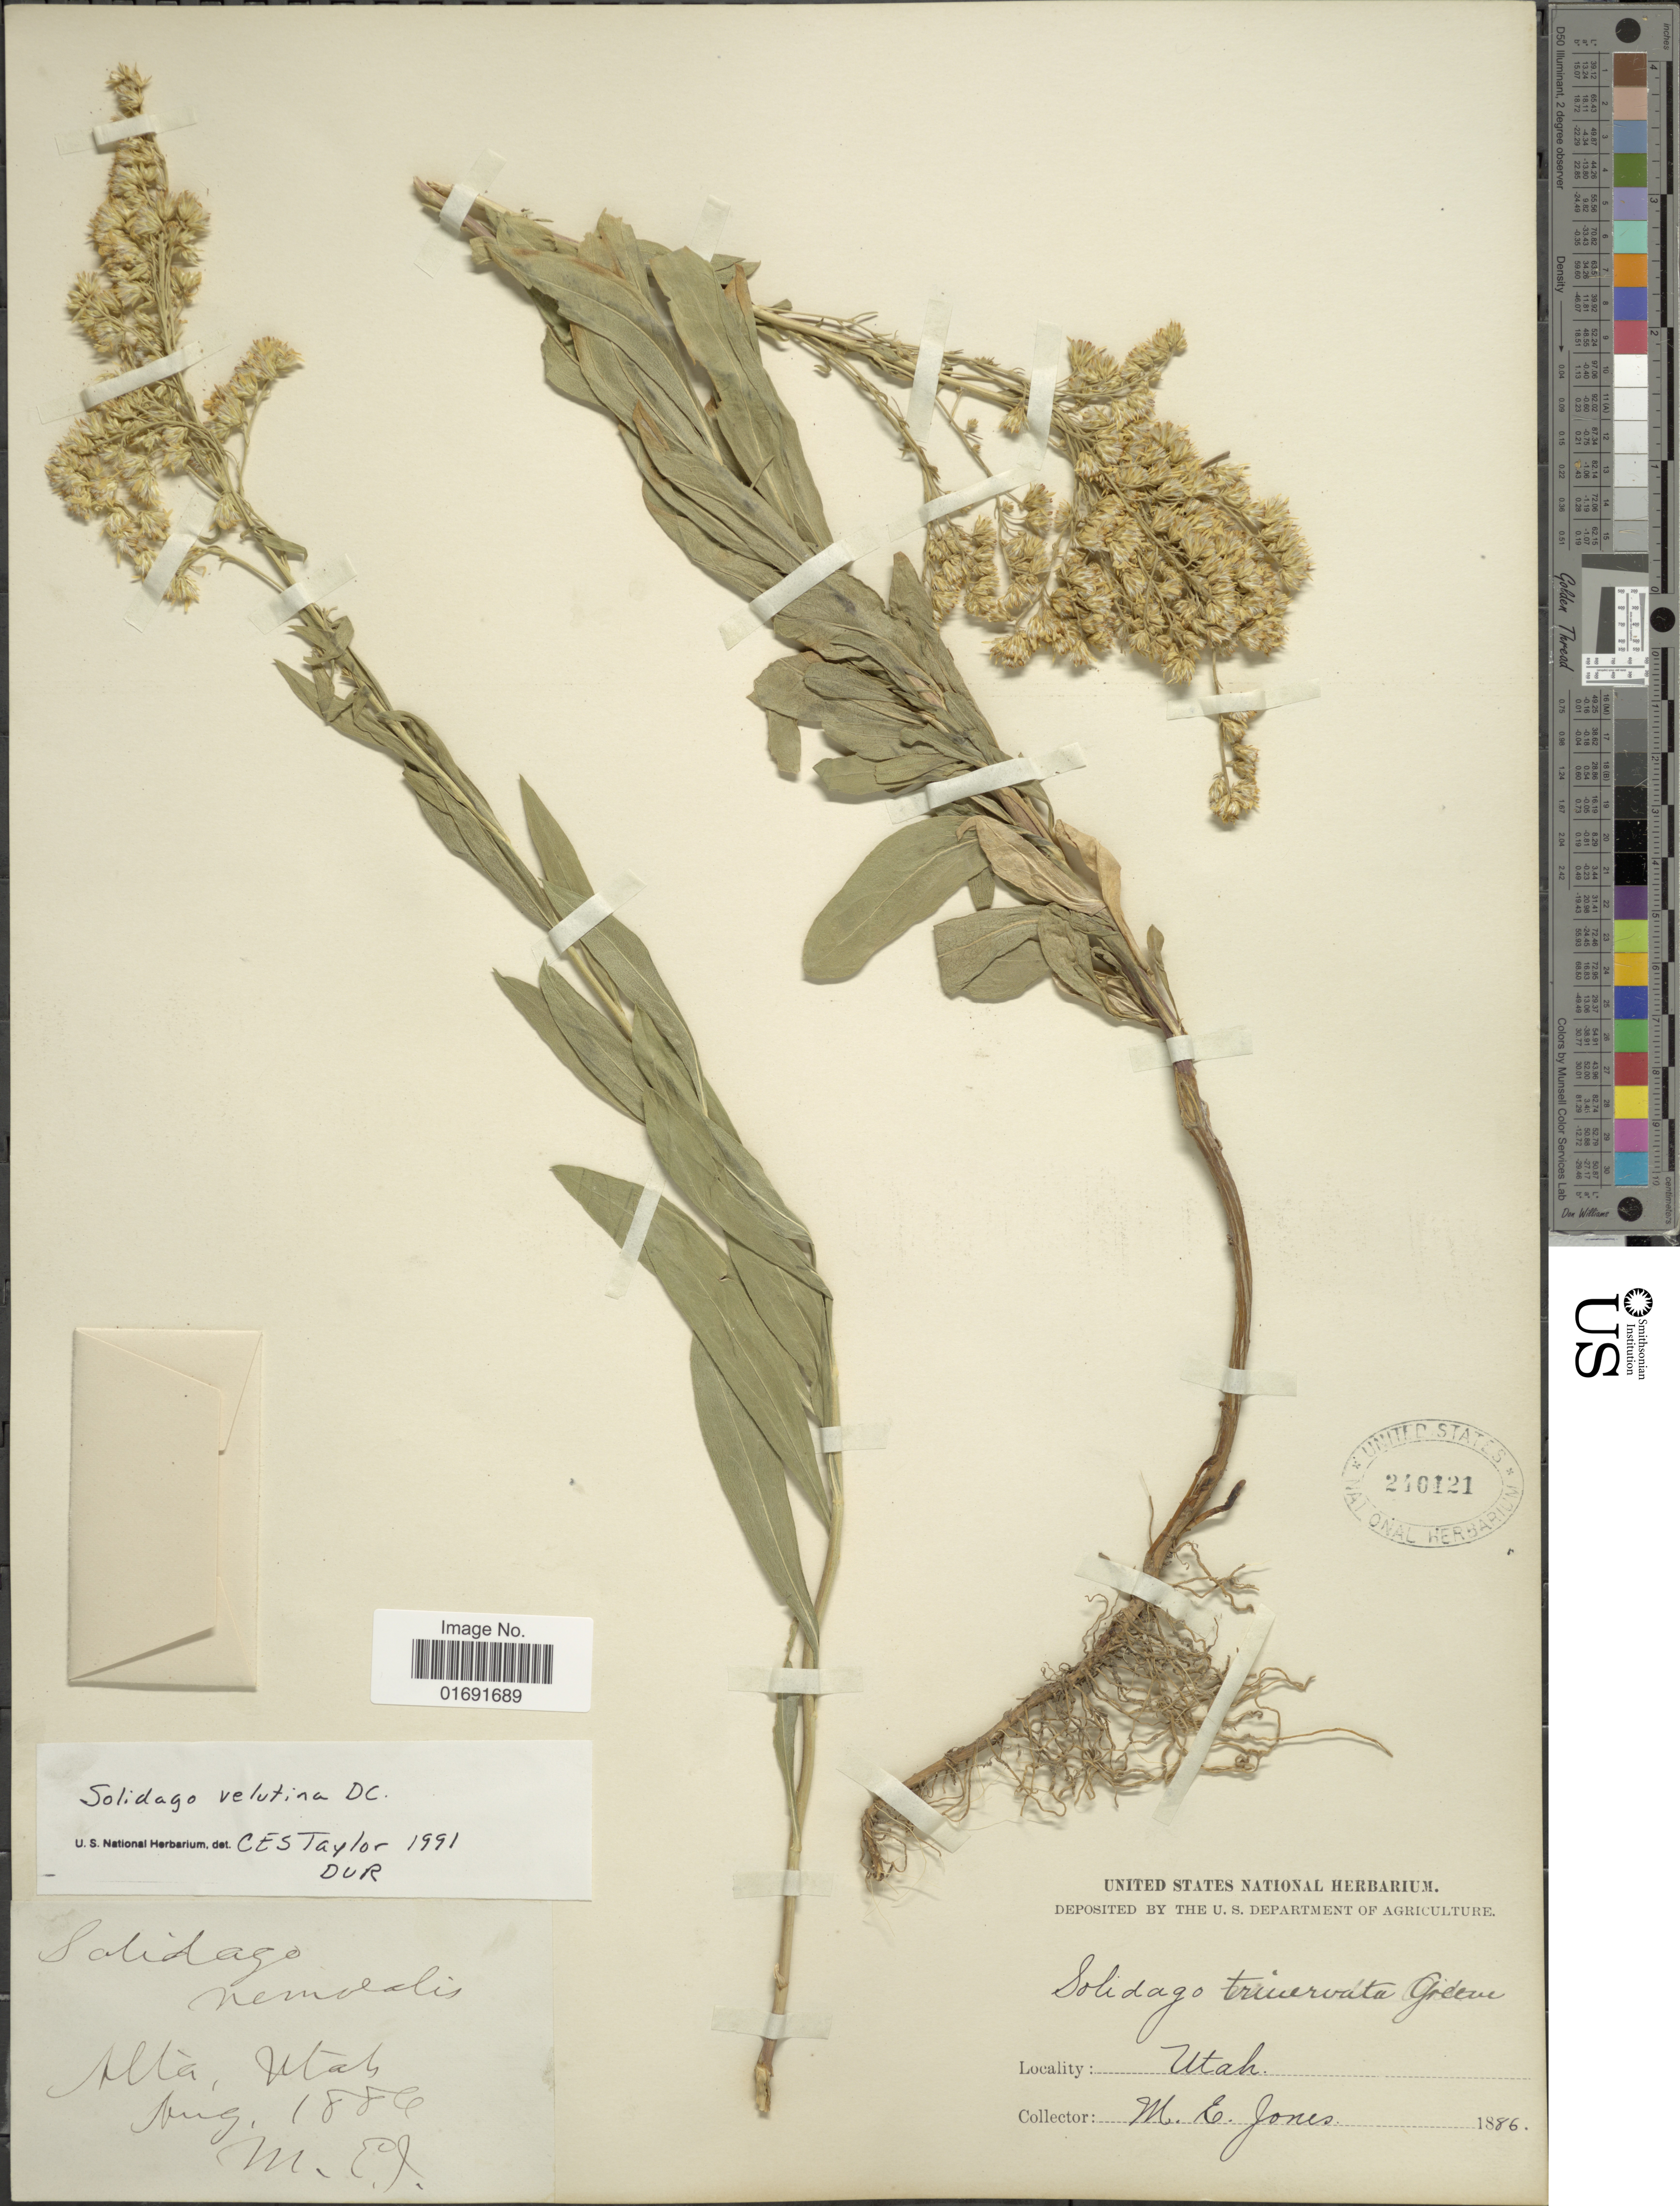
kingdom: Plantae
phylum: Tracheophyta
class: Magnoliopsida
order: Asterales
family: Asteraceae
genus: Solidago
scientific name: Solidago velutina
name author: DC.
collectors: M. E. Jones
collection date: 1886-08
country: United States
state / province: Utah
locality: Alta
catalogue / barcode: US 240121